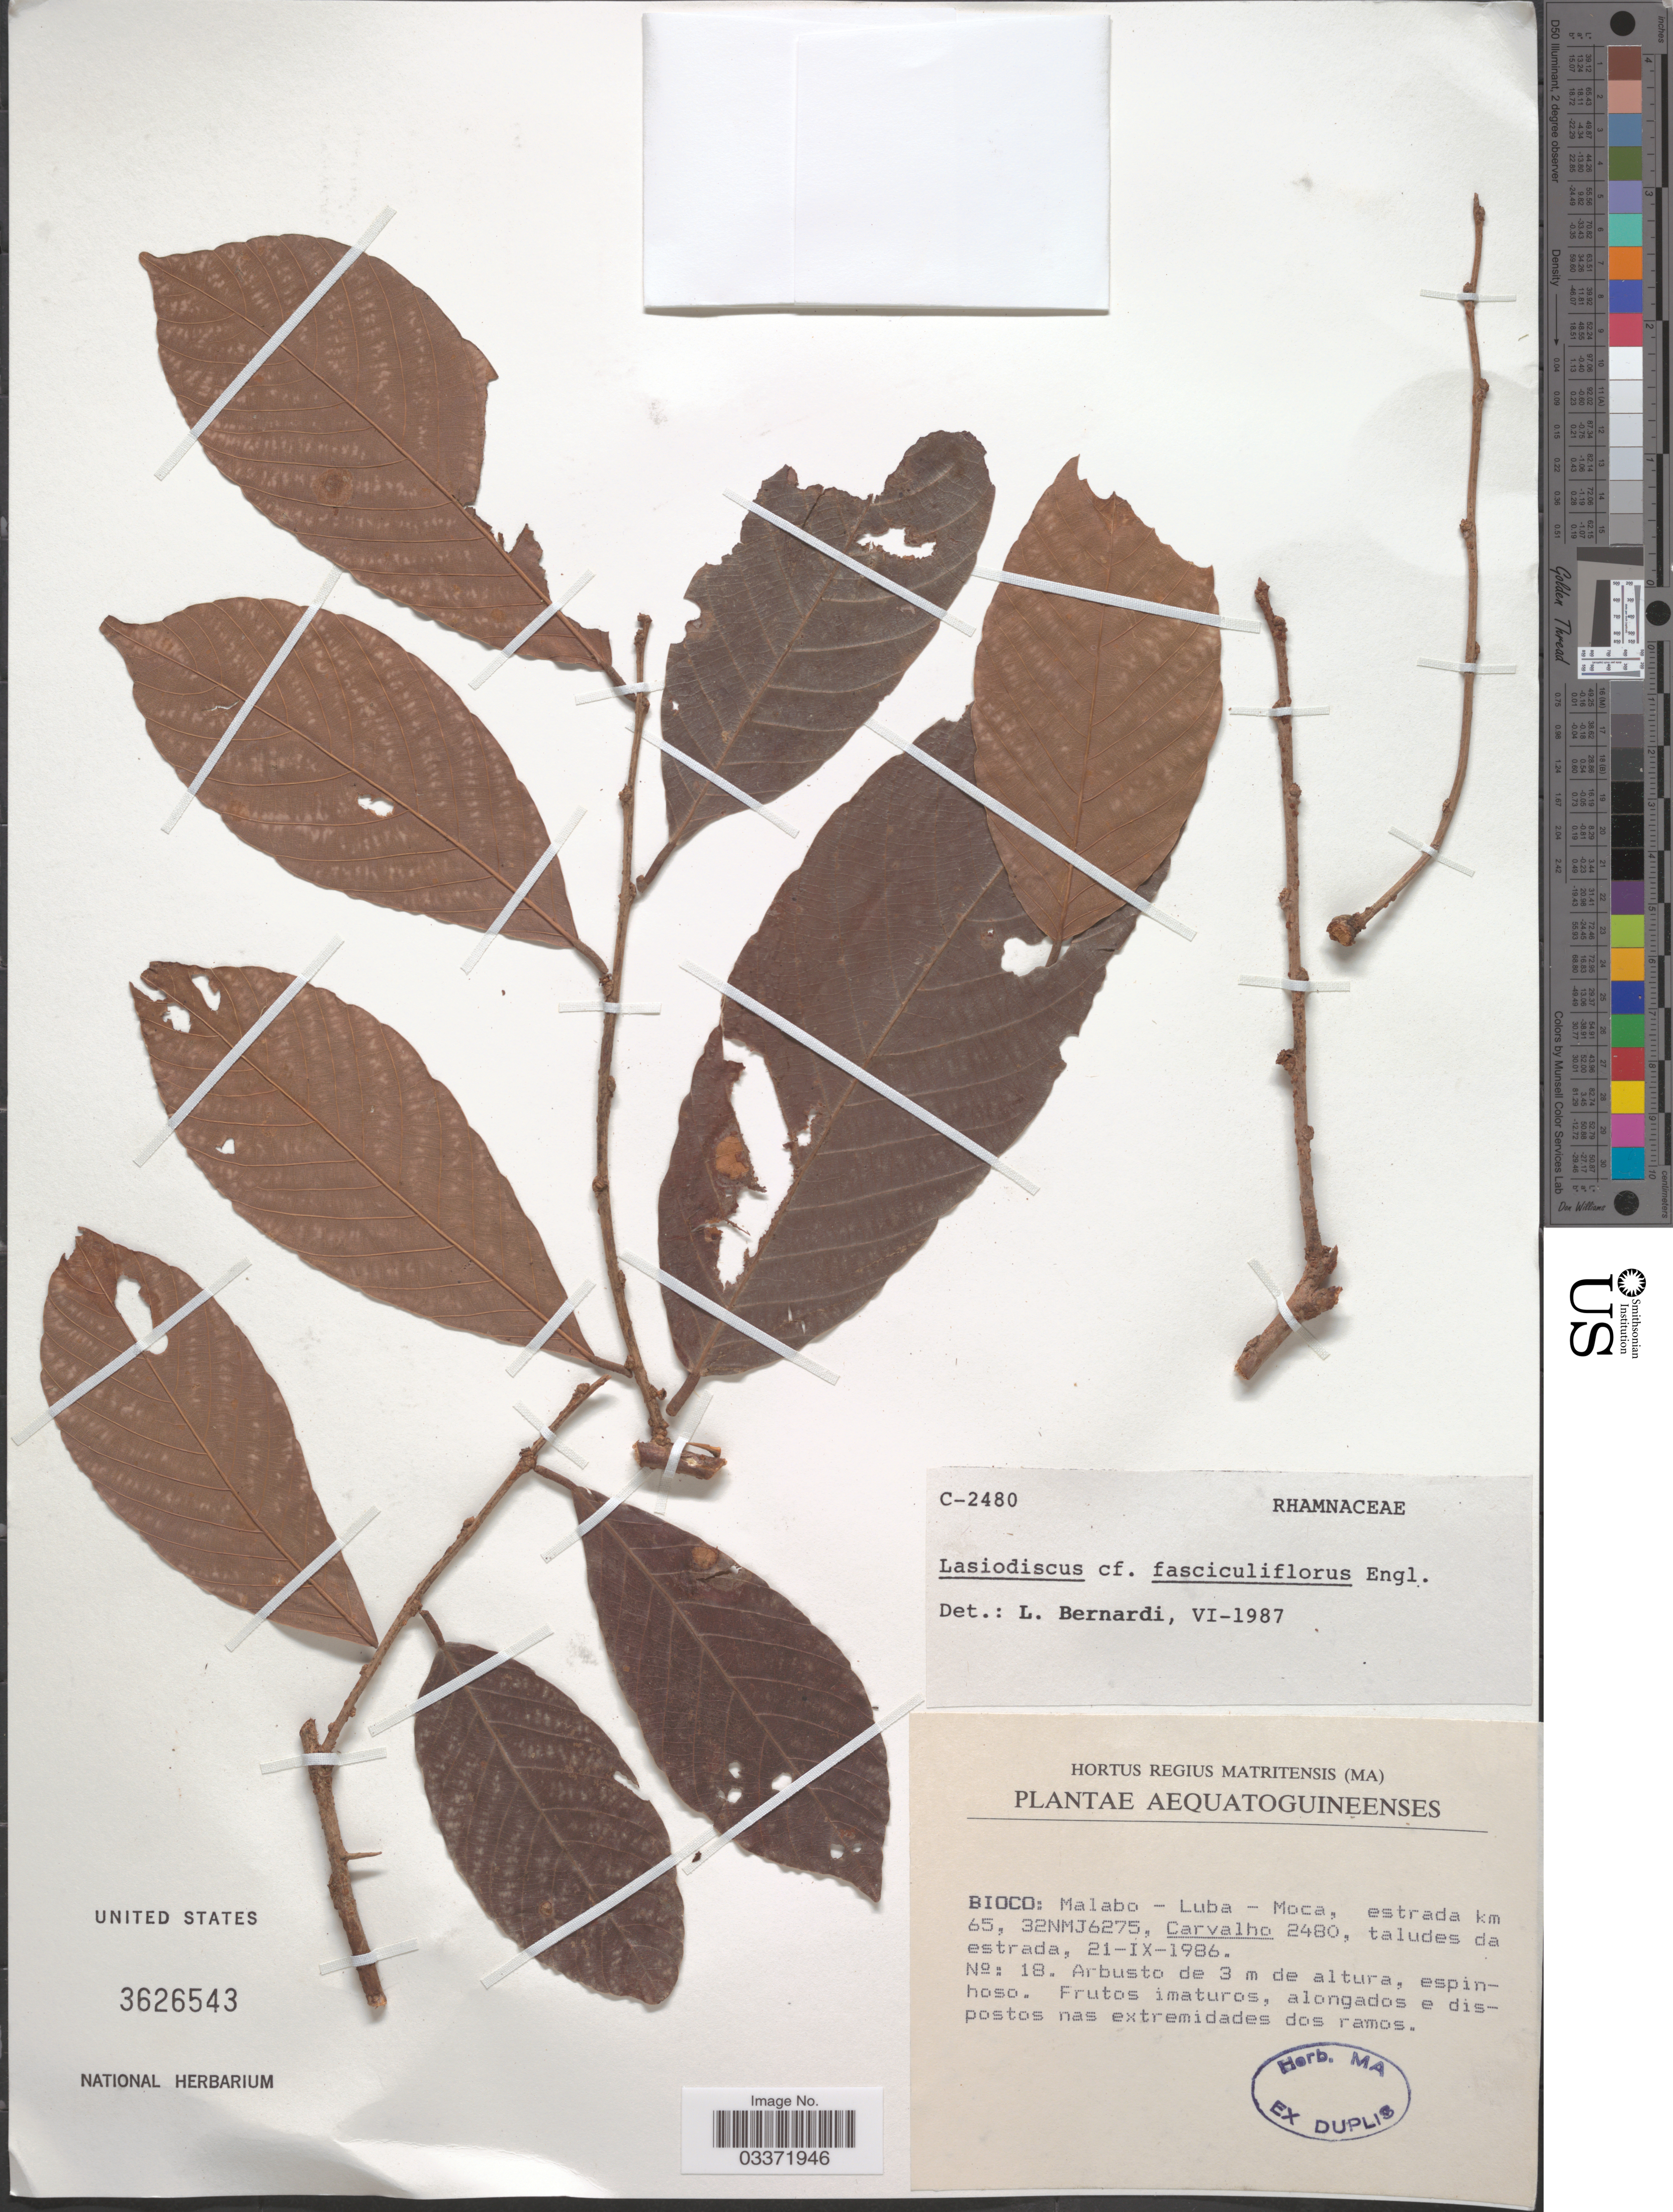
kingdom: Plantae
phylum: Tracheophyta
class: Magnoliopsida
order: Rosales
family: Rhamnaceae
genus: Lasiodiscus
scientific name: Lasiodiscus fasciculiflorus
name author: Engl.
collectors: Carvalho, --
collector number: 2480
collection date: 1986-09-21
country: Equatorial Guinea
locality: Aequatoguineenses. Bioco: Malabo - Luba - Moca, estrada km 65, 32NMJ6275.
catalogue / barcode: US 3626543